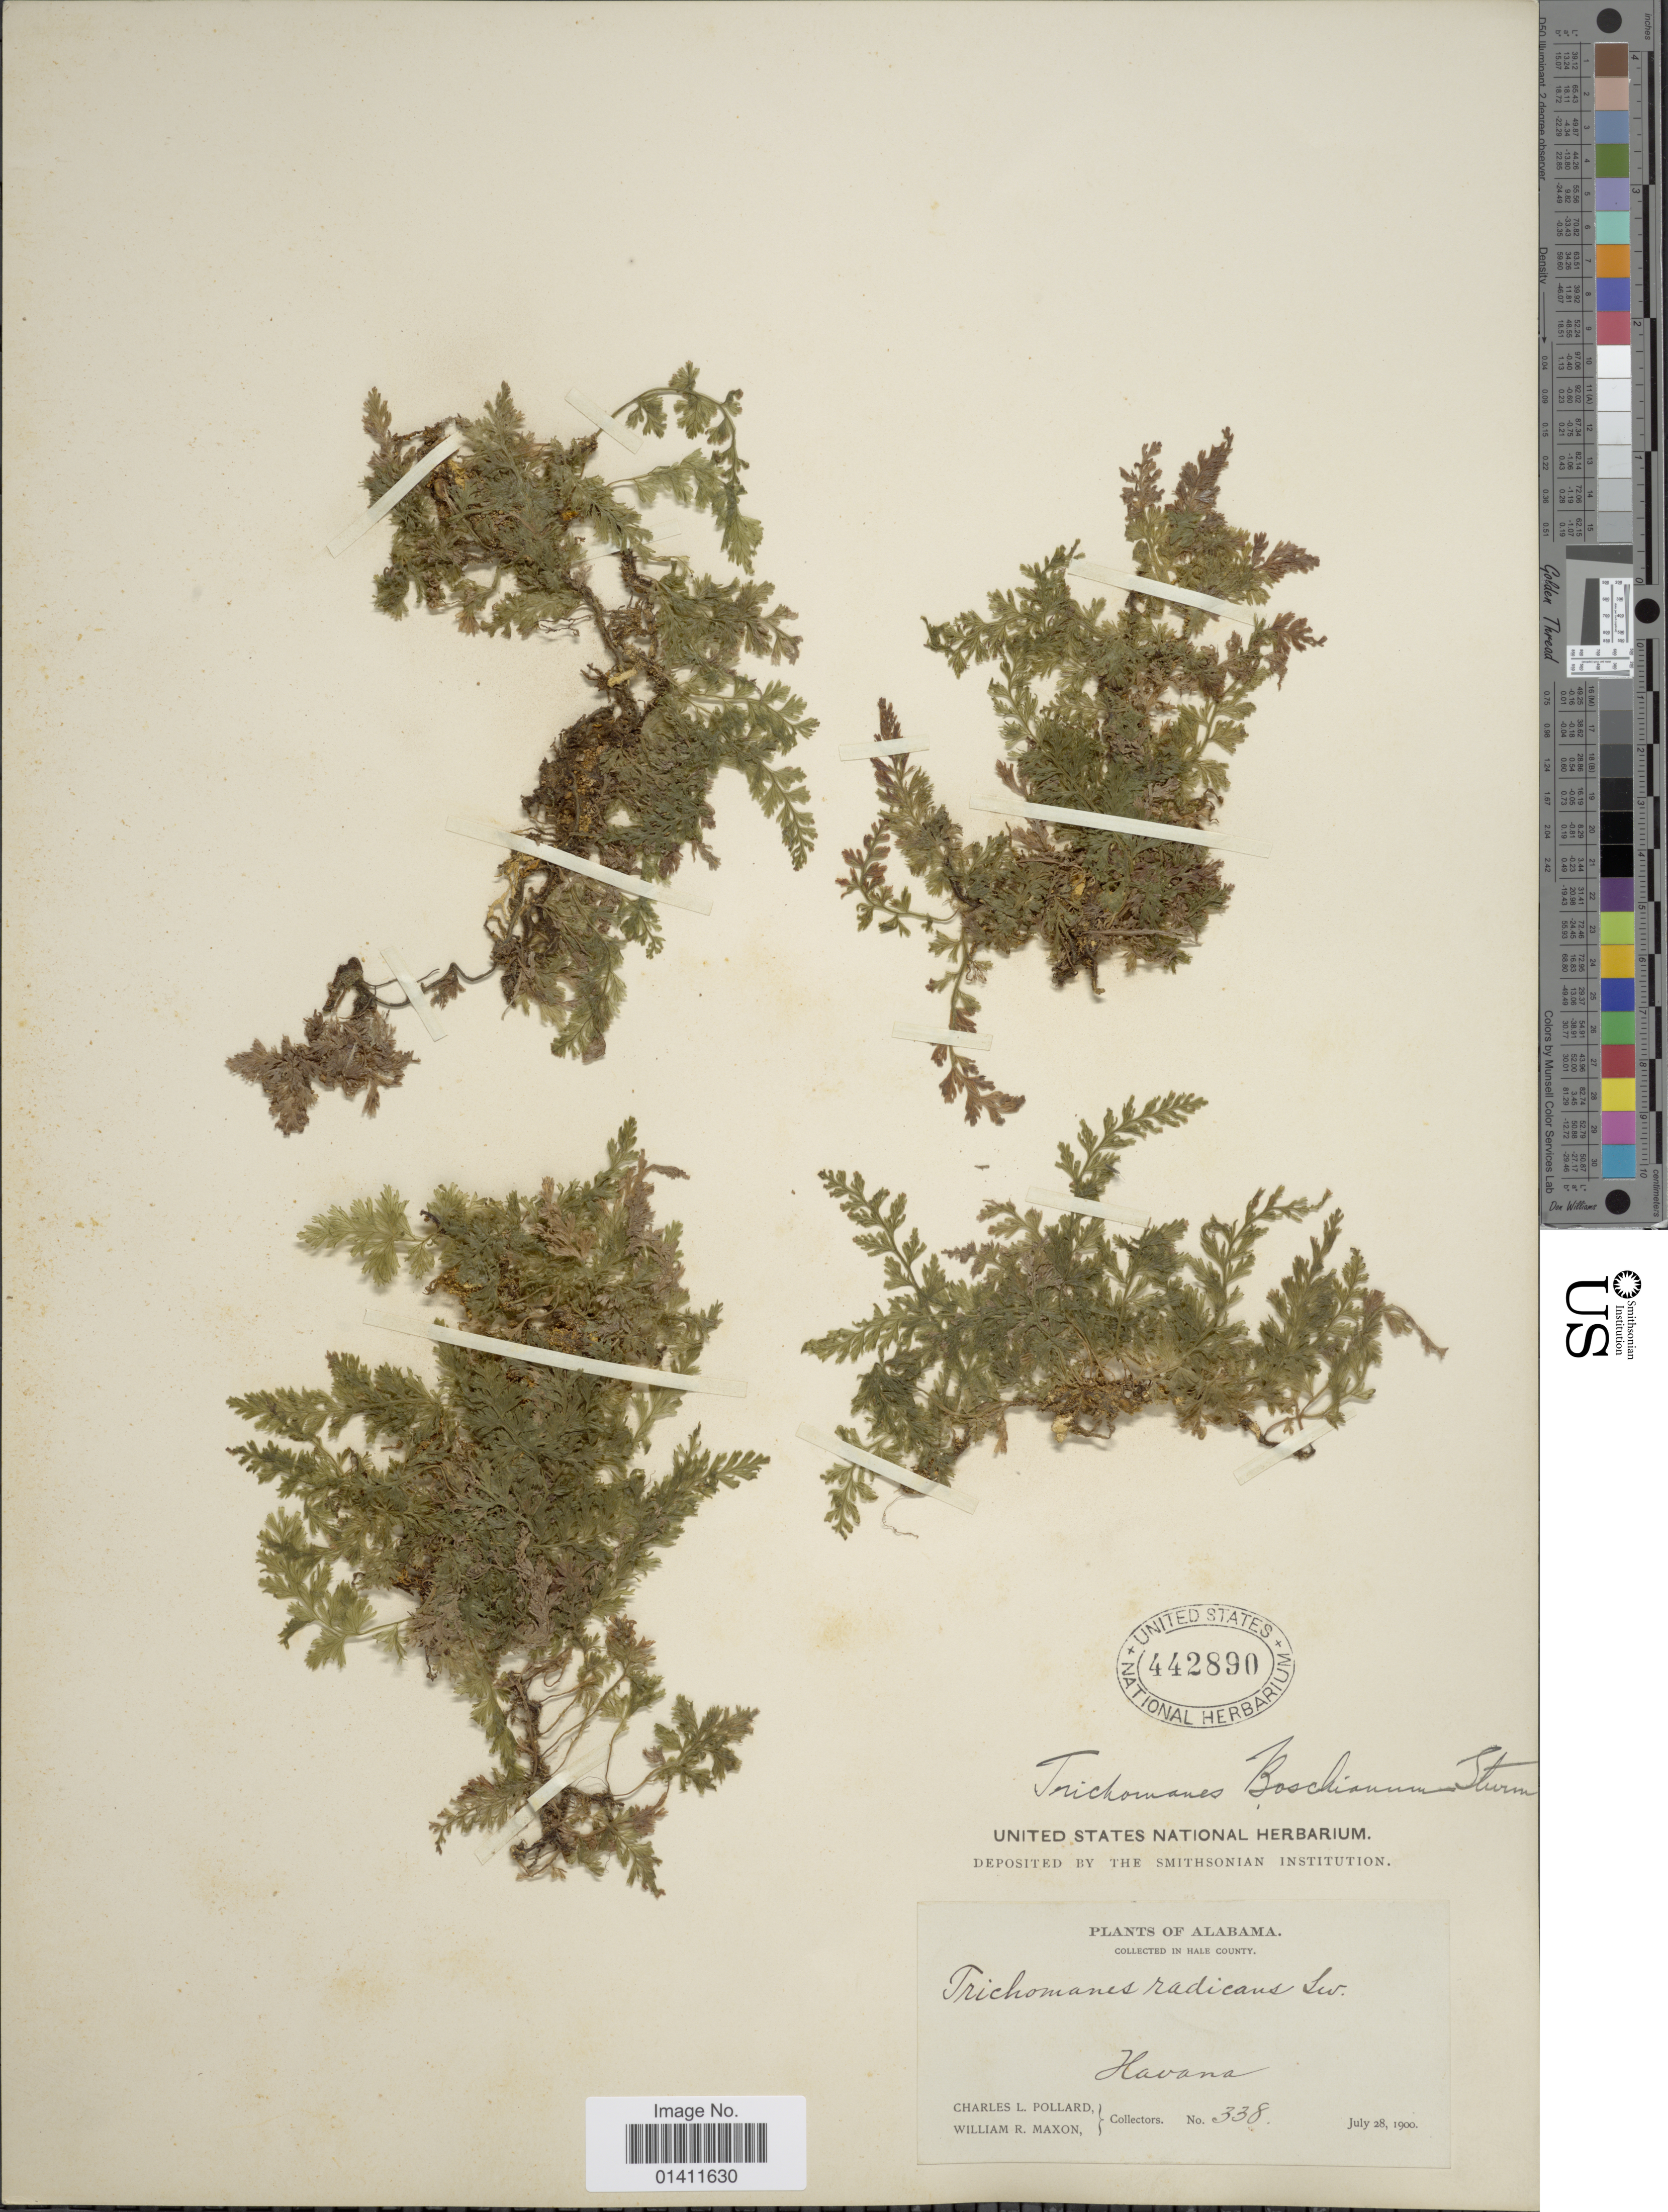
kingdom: Plantae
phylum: Tracheophyta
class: Polypodiopsida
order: Hymenophyllales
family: Hymenophyllaceae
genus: Vandenboschia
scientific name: Vandenboschia boschiana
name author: (J.W. Sturm ex Bosch) Ebihara & K. Iwats.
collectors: C. L. Pollard & W. R. Maxon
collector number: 338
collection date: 1900-07-28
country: United States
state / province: Alabama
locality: Havana. Hale County.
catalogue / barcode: US 442890